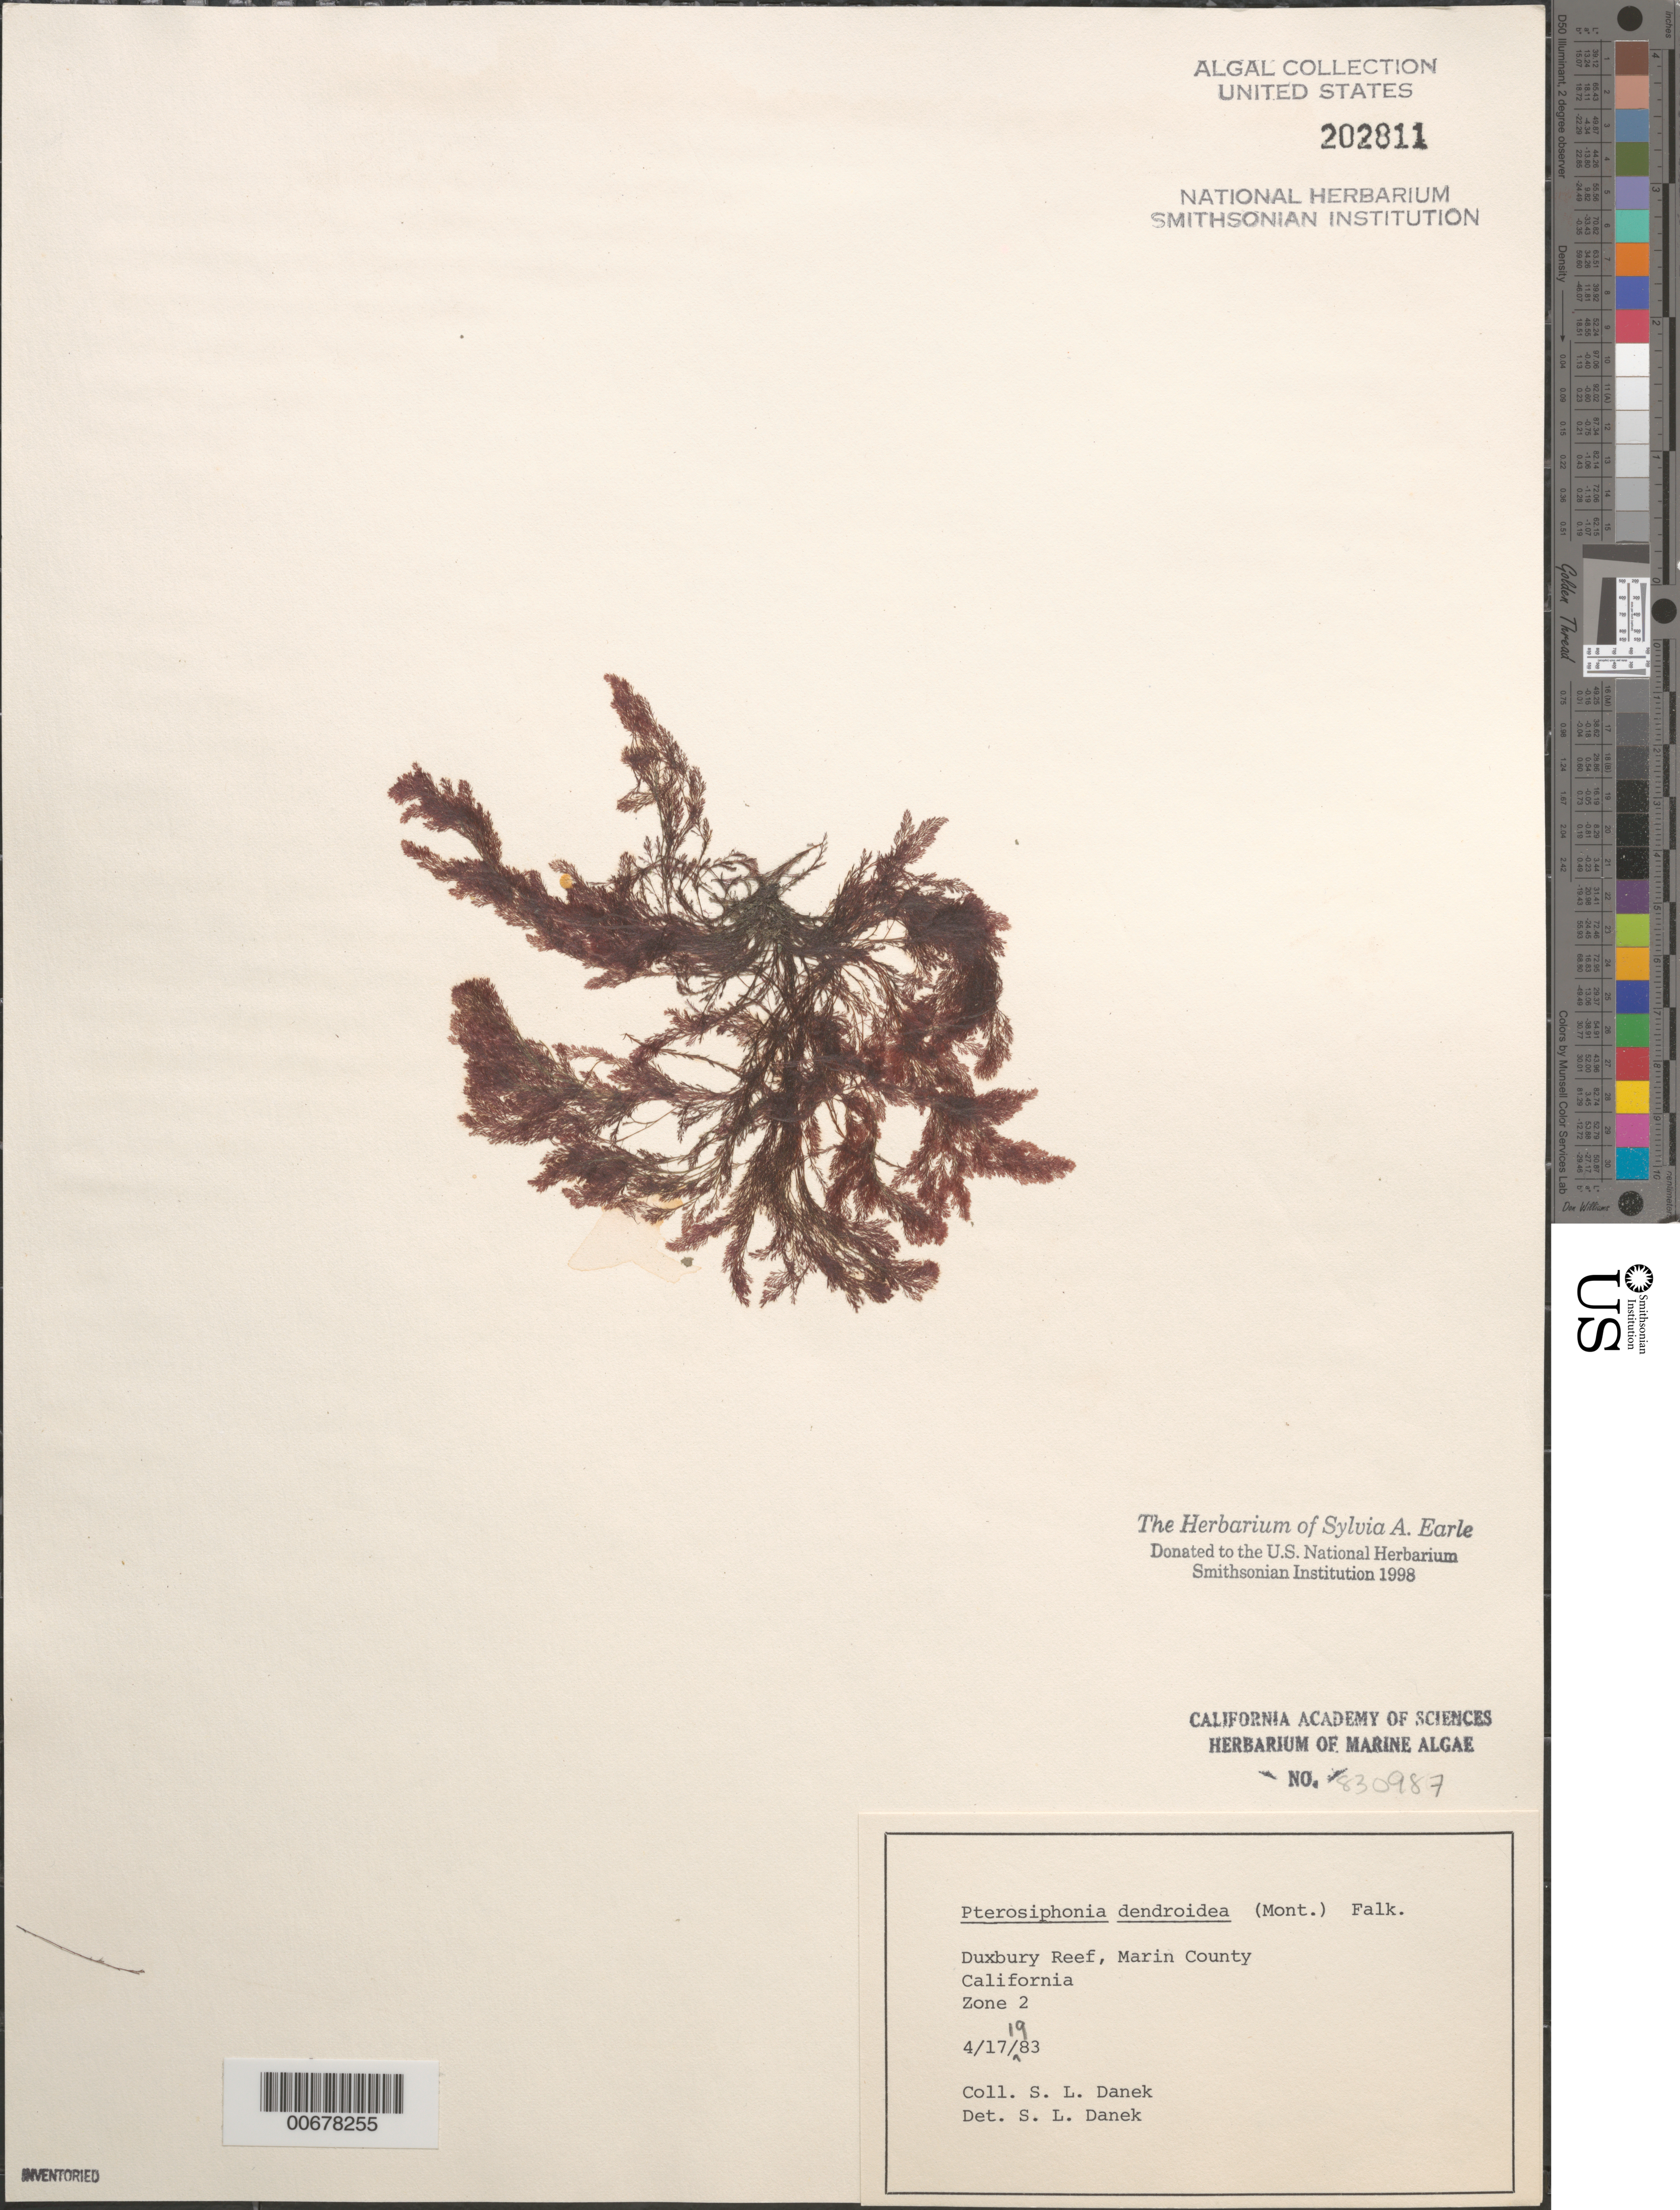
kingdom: Plantae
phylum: Rhodophyta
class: Florideophyceae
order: Ceramiales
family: Rhodomelaceae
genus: Symphyocladiella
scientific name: Symphyocladiella dendroidea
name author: (Montagne) Bustamante et al.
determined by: Algae name updating Project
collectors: S. Danek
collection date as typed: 17 Apr 1983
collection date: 1983-04-17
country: United States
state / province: California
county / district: Marin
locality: Duxbury Reef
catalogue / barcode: US 202811